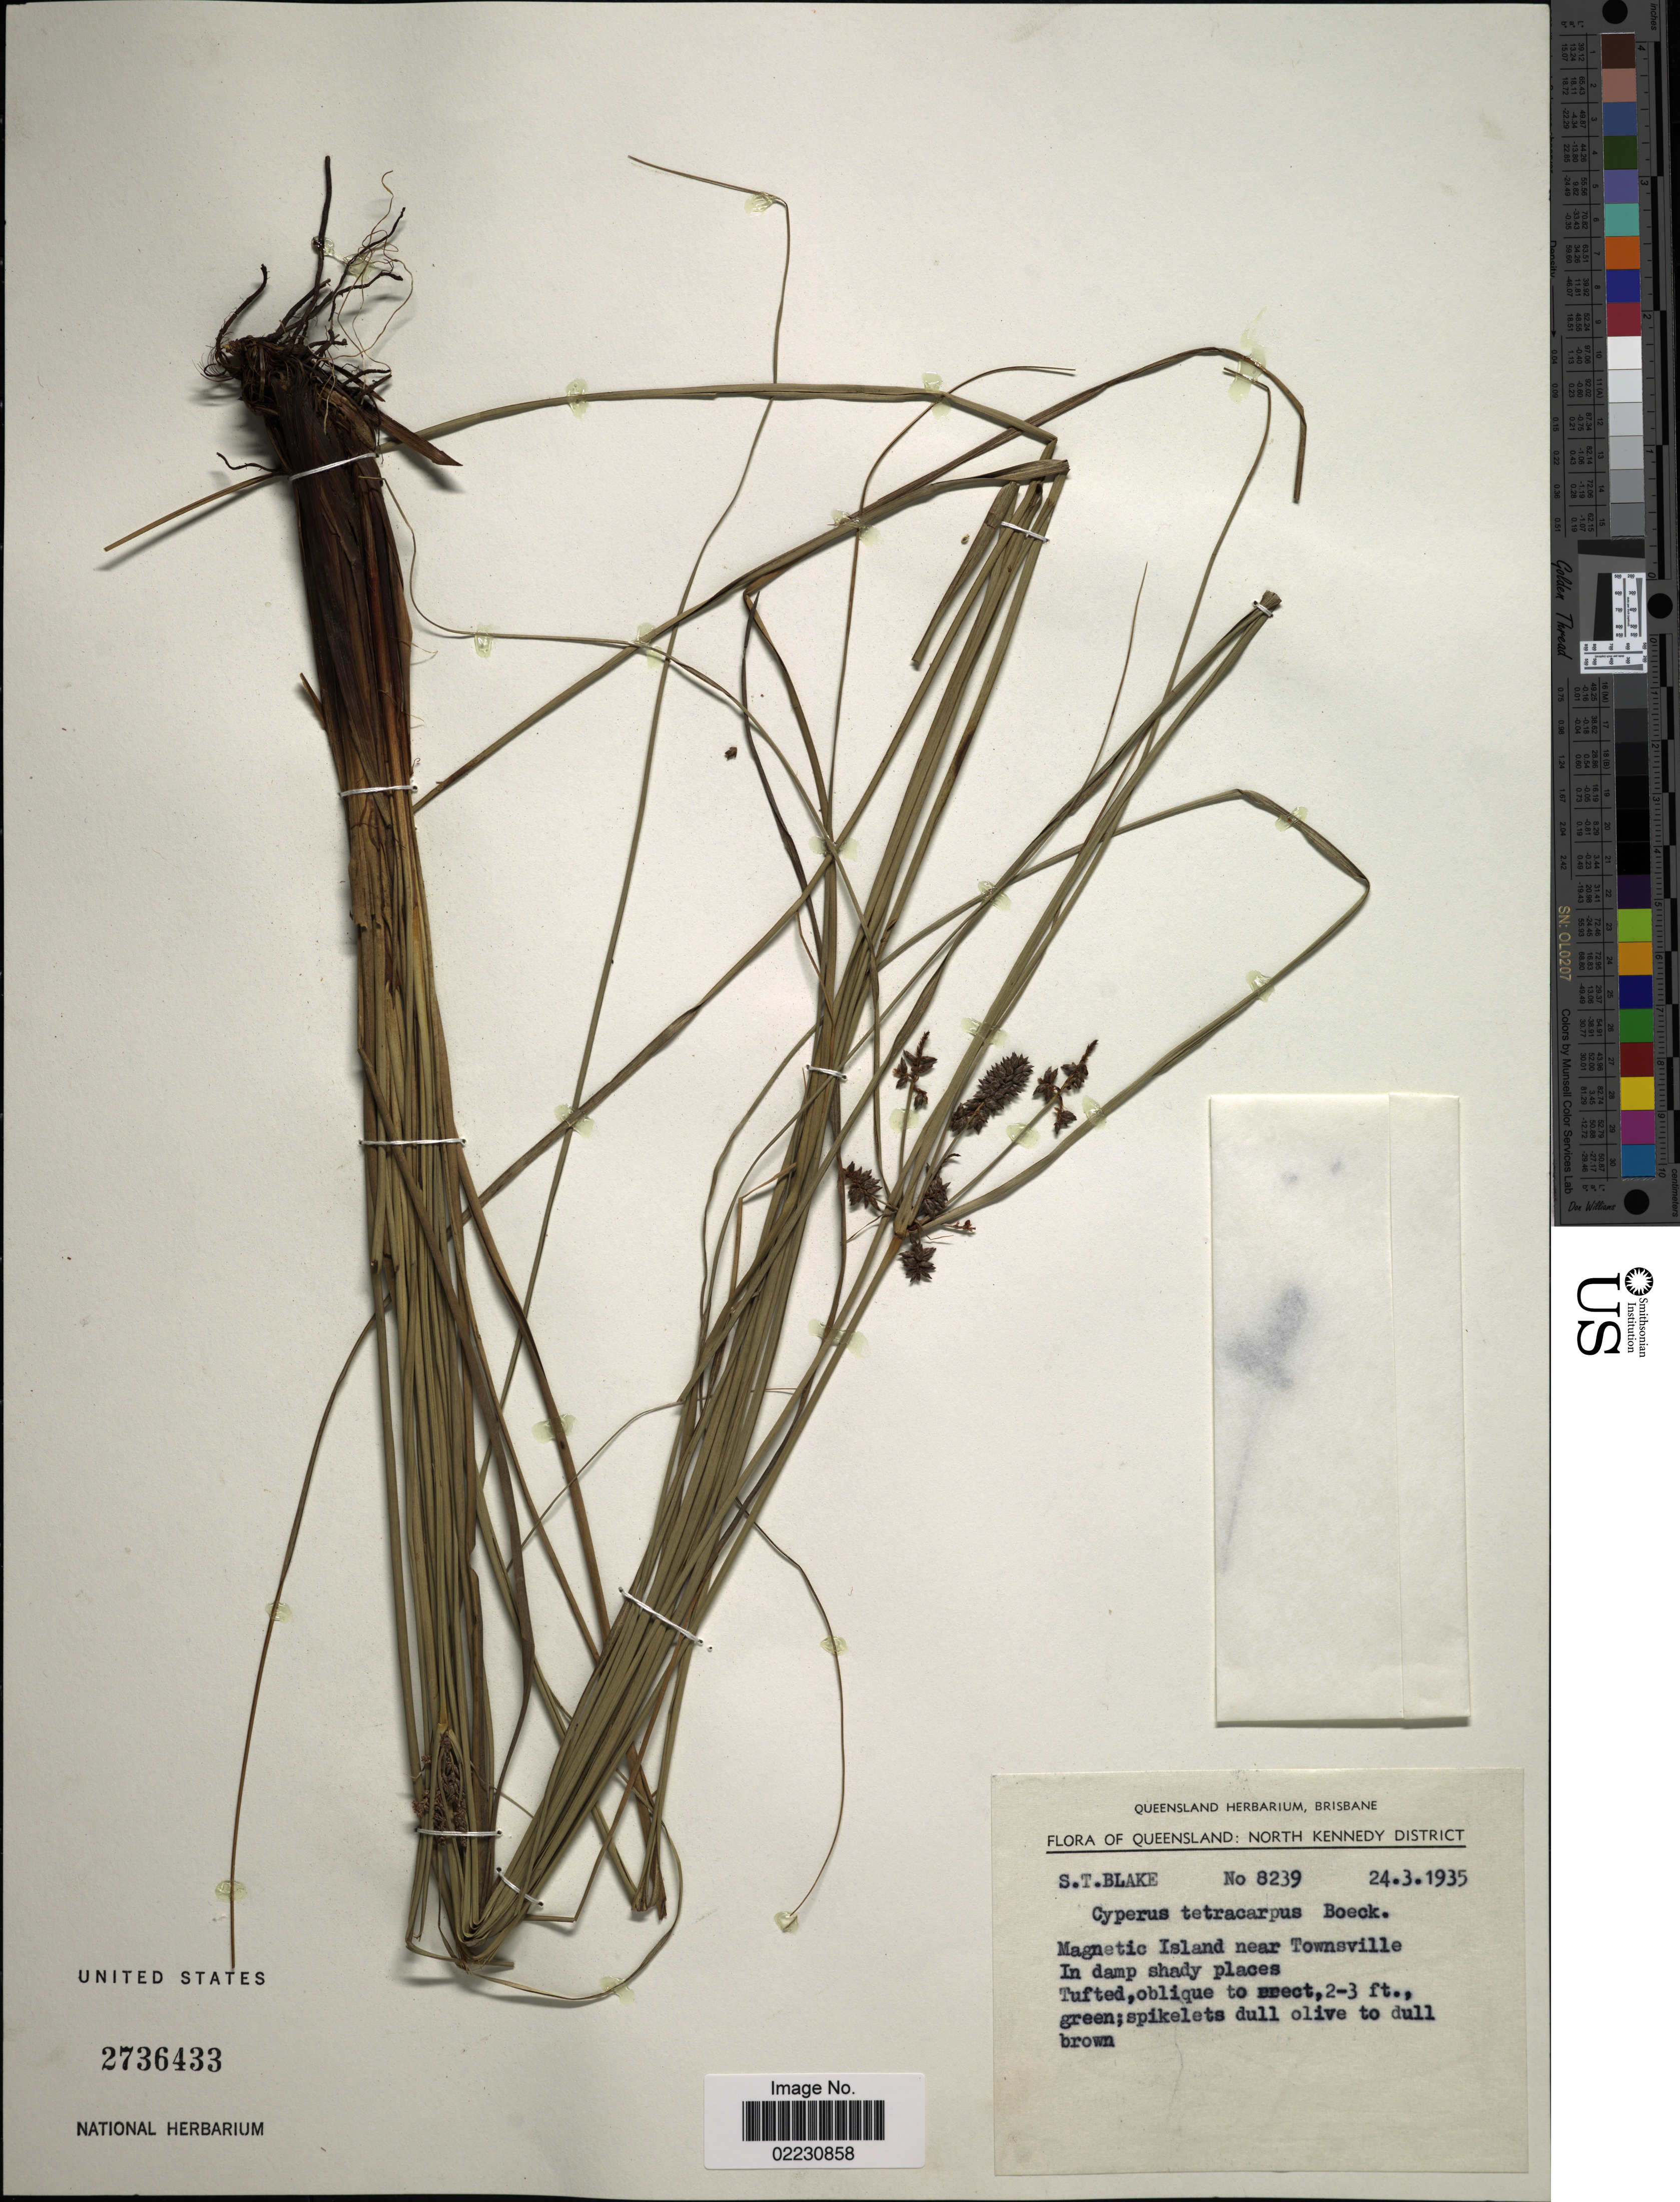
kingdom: Plantae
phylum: Tracheophyta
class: Liliopsida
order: Poales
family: Cyperaceae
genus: Cyperus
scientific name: Cyperus tetracarpus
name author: Boeckeler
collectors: S. T. Blake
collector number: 8239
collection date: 1935-03-24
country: Australia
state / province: Queensland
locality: North Kennedy Distriçt, Magnetic Island near Townsville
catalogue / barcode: US 2736433